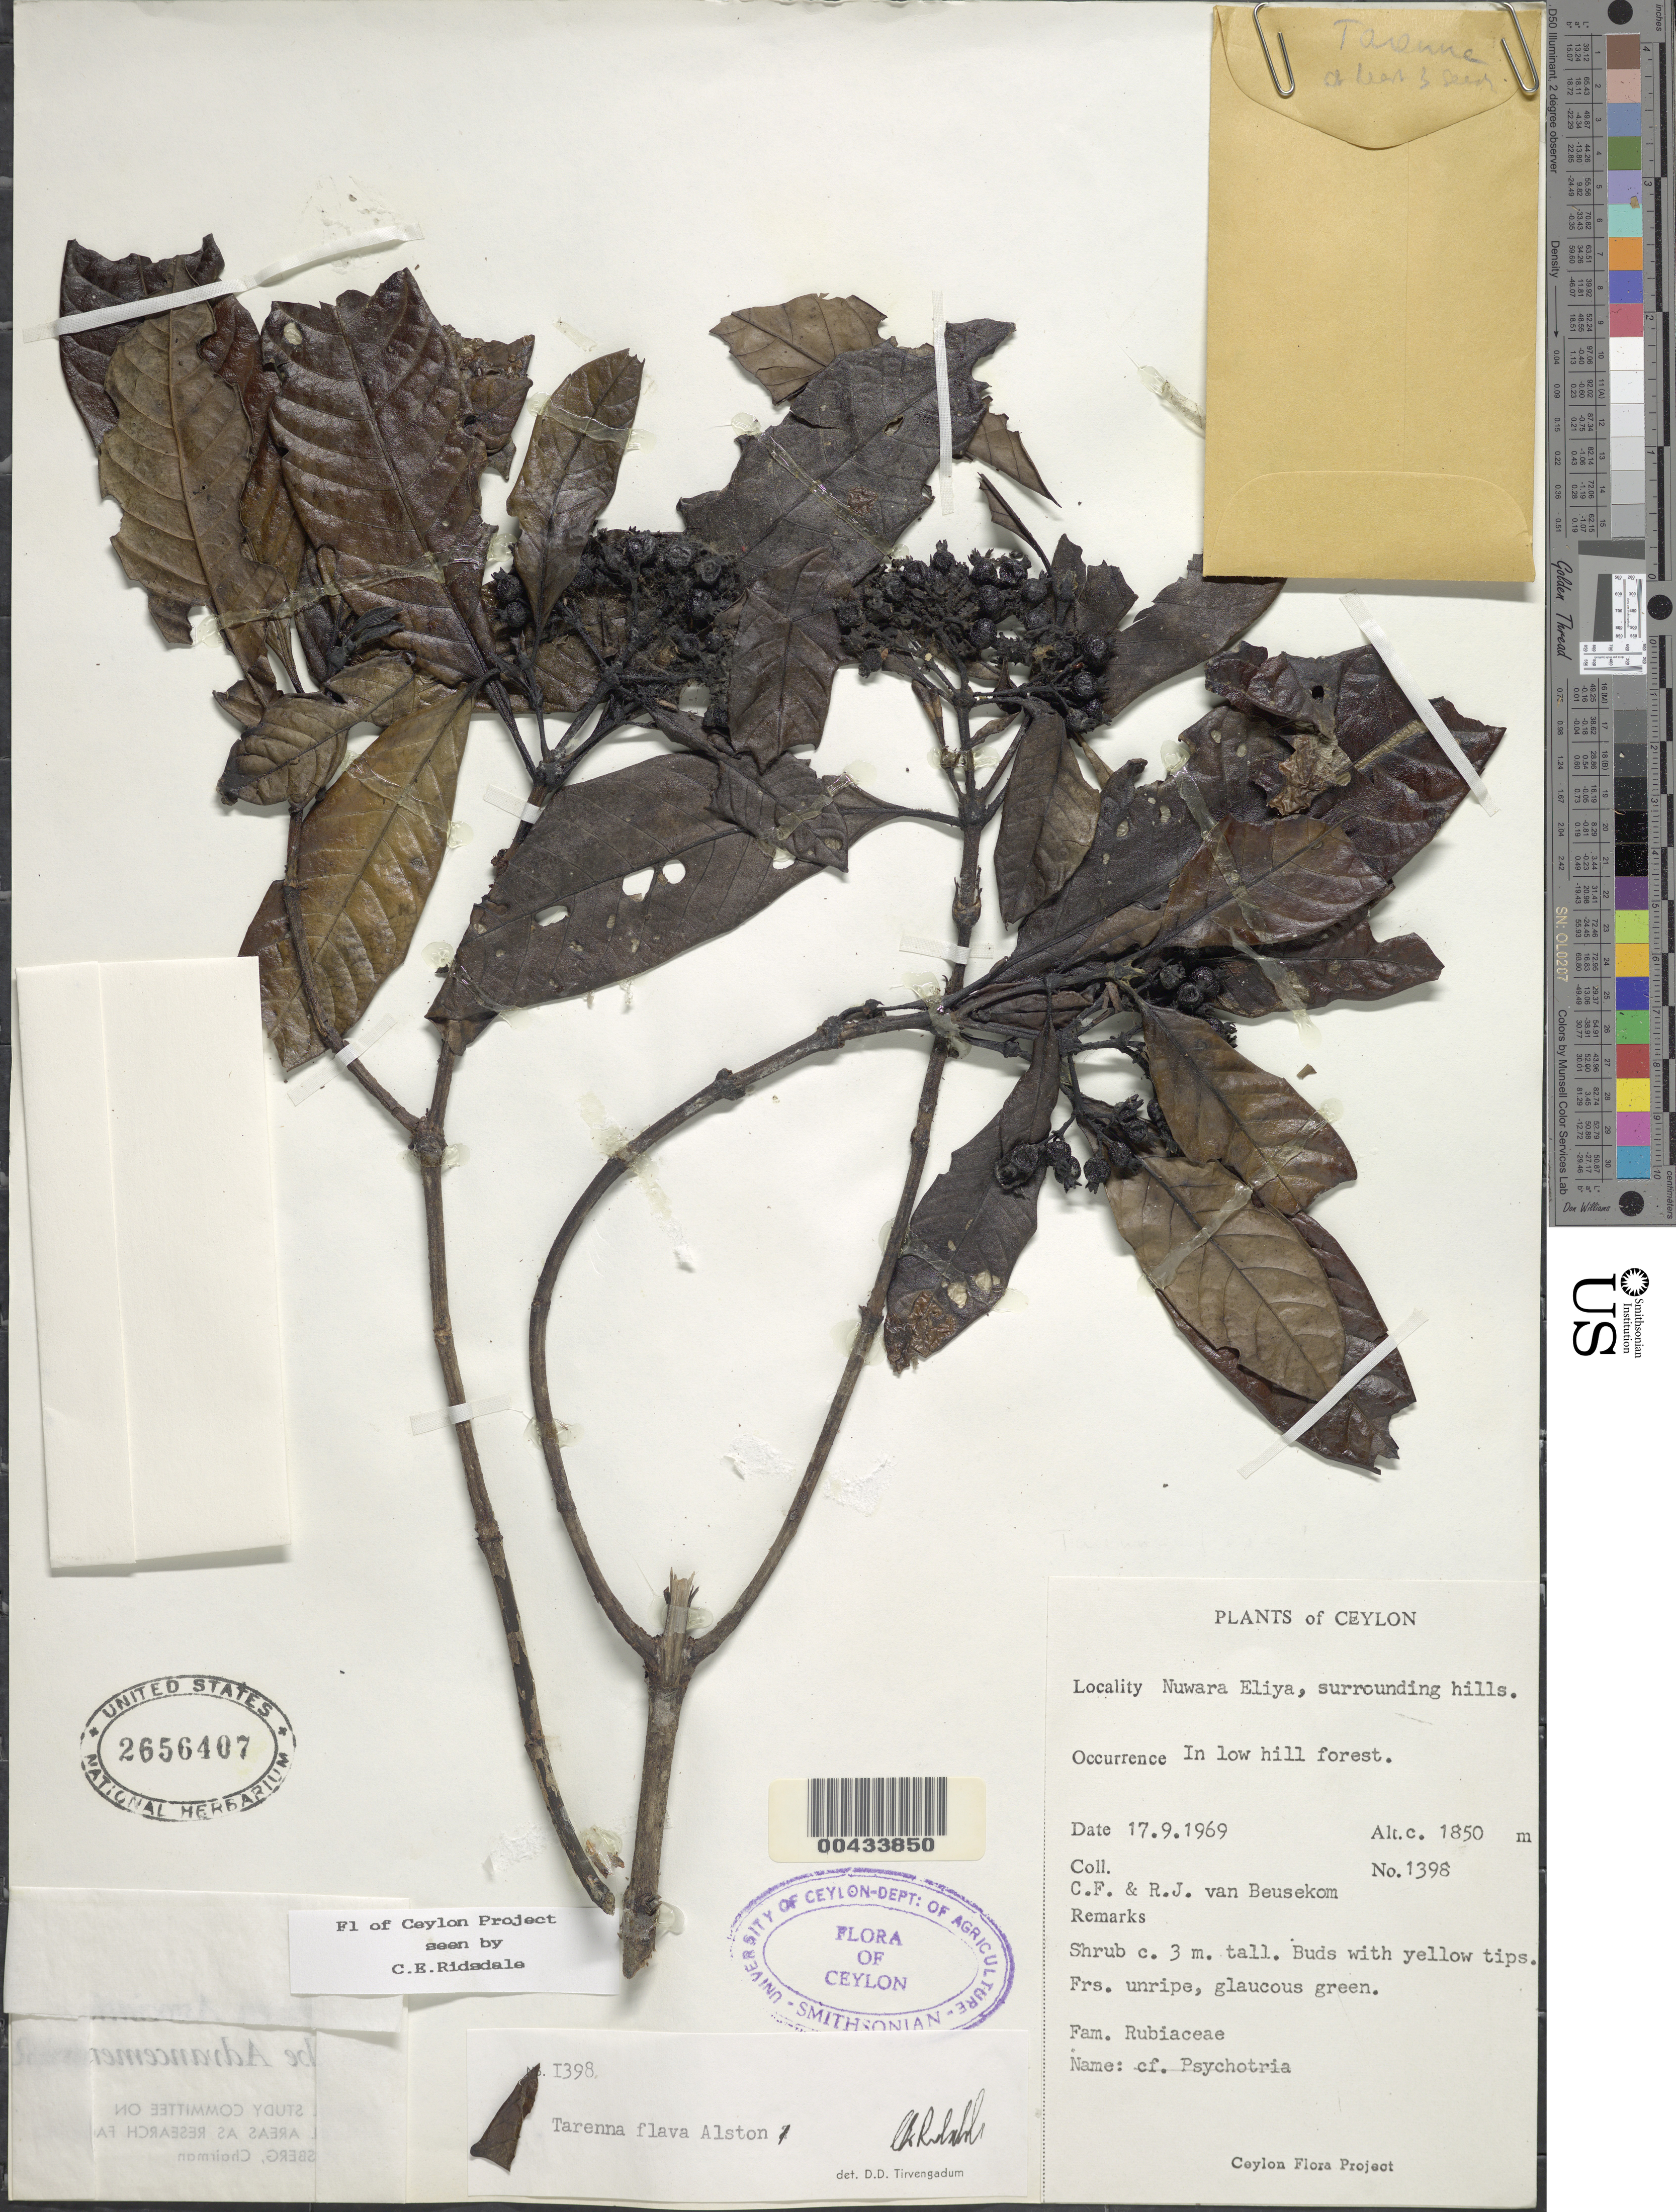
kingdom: Plantae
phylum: Tracheophyta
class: Magnoliopsida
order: Gentianales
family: Rubiaceae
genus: Tarenna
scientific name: Tarenna flava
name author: Alston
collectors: C. F. Beusekom & R. Beusekom-Osinga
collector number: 1398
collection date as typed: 17 Sep 1969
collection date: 1969-09-17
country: Sri Lanka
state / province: Central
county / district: Nuwara Eliya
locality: Nuwara Eliya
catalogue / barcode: US 2656407